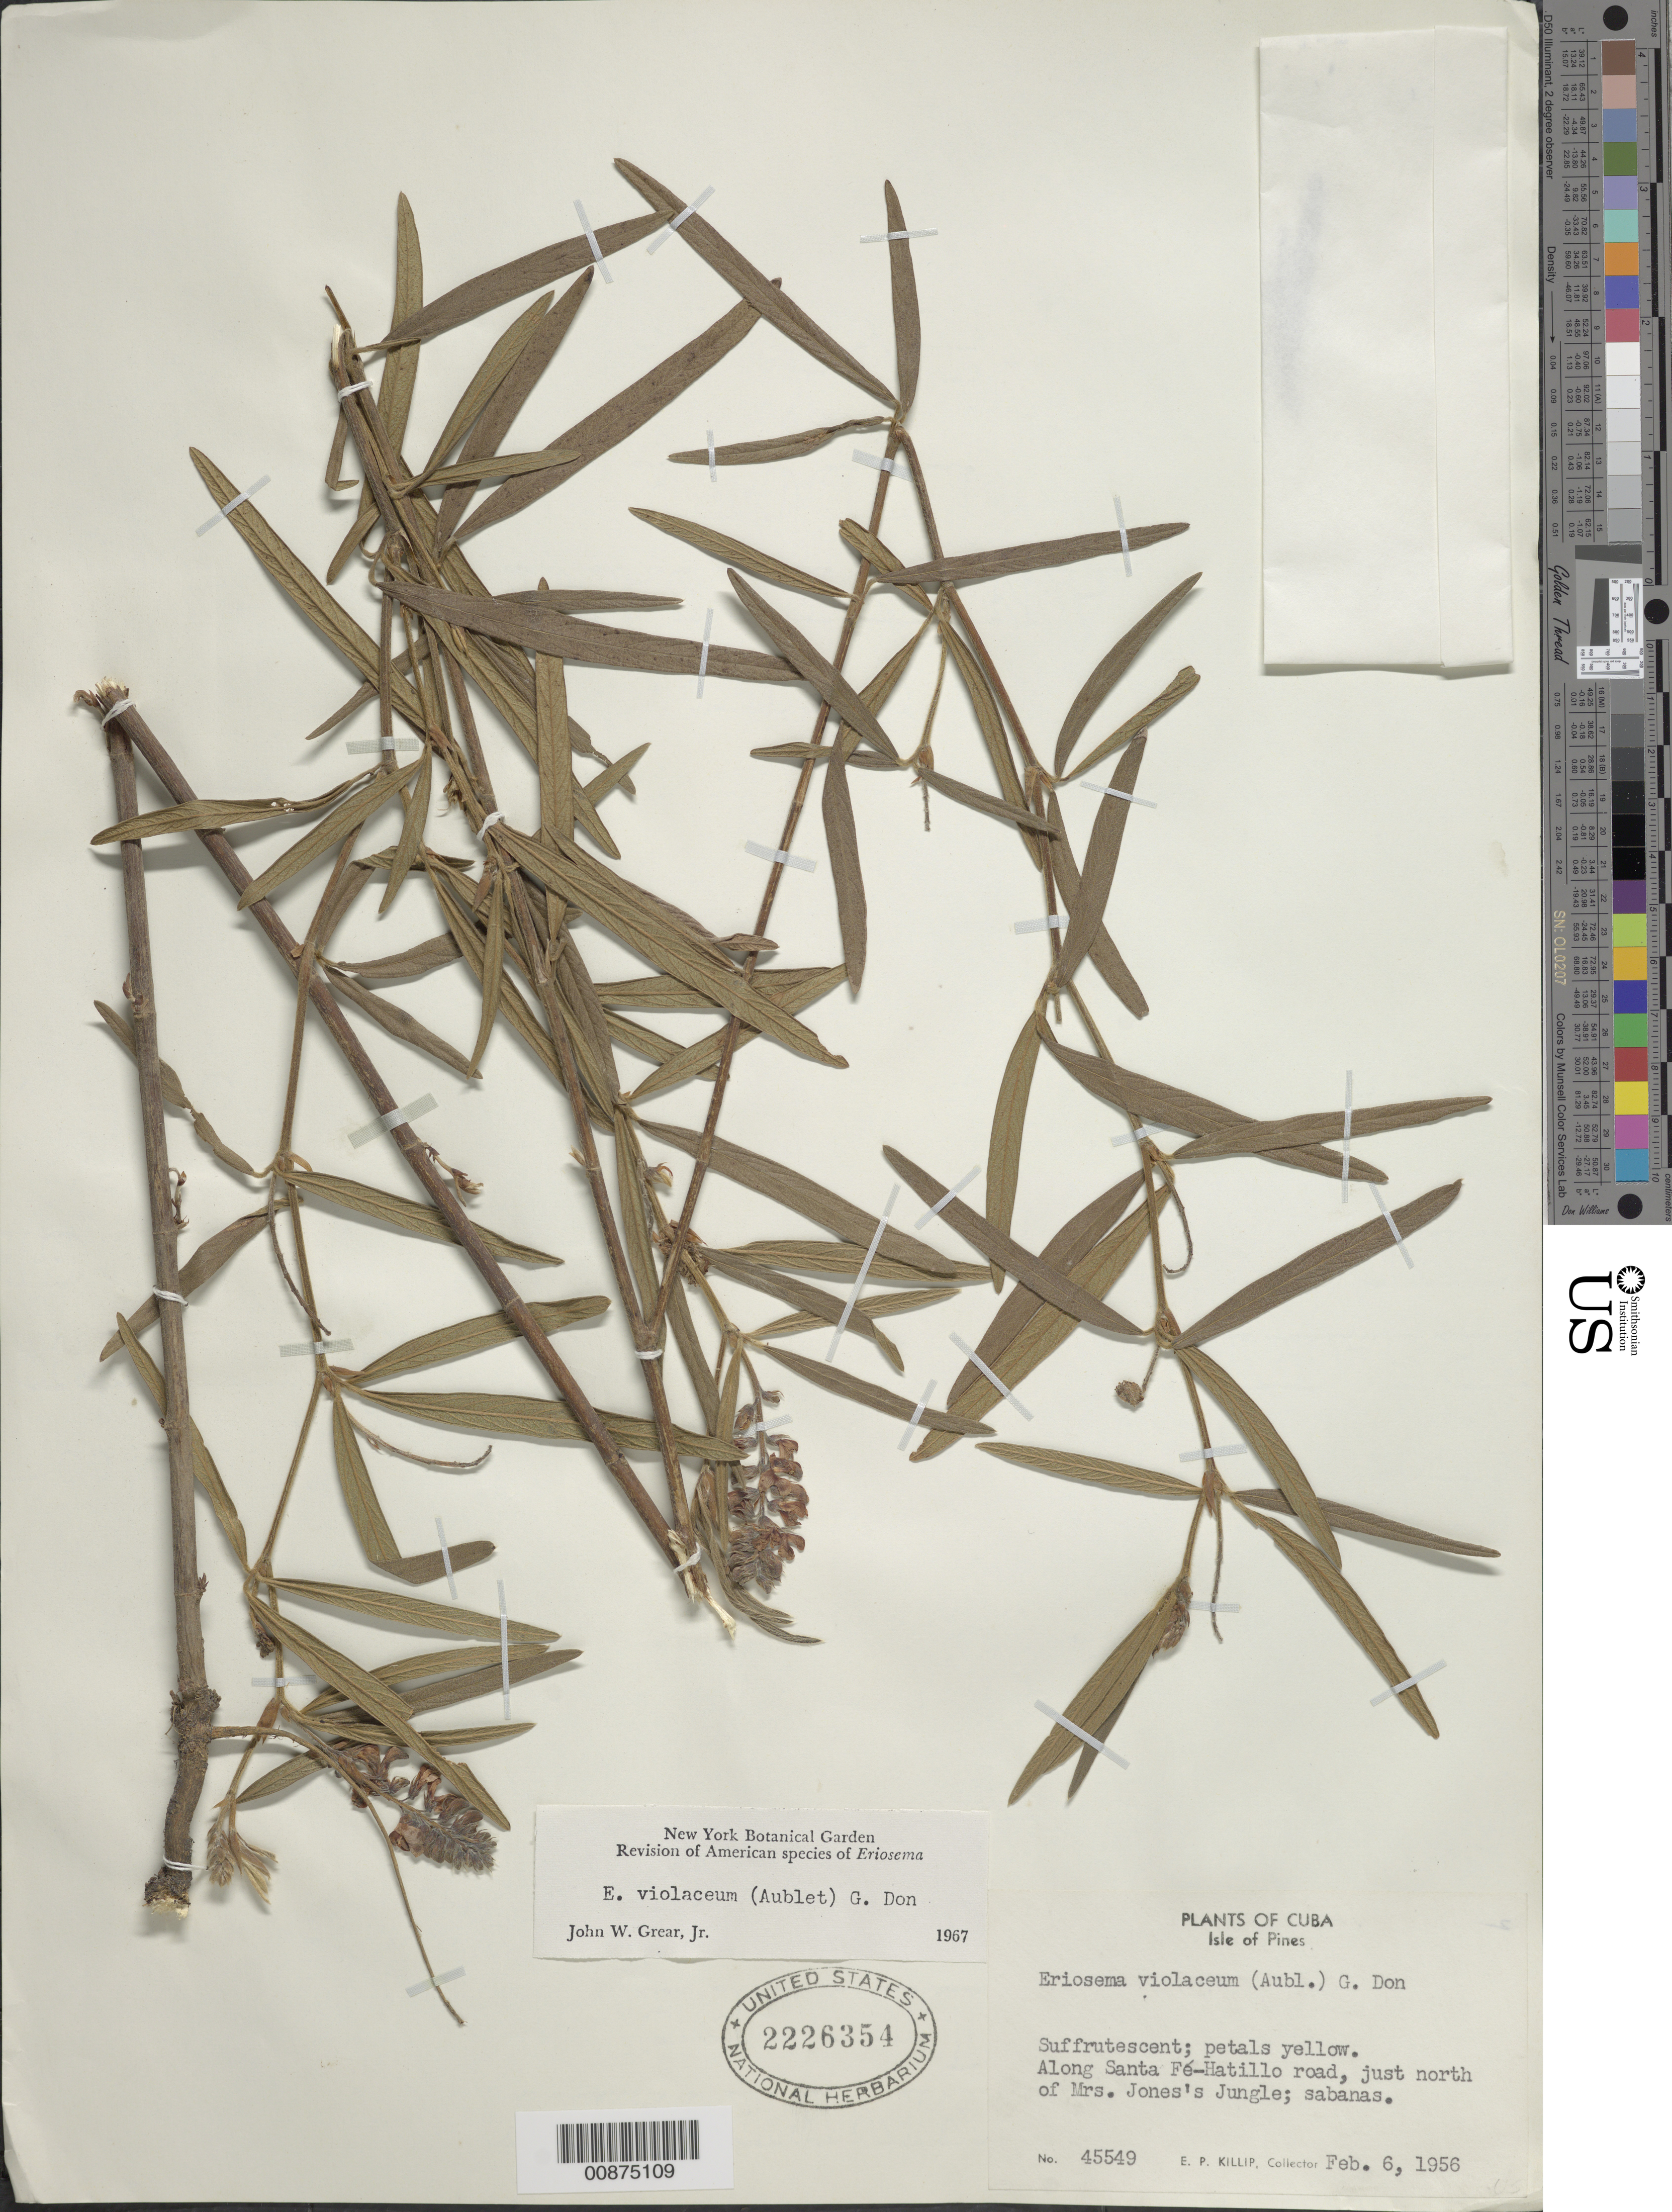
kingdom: Plantae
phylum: Tracheophyta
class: Magnoliopsida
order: Fabales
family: Fabaceae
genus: Eriosema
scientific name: Eriosema violaceum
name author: (Aubl.) G. Don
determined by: Grear, J. W., Jr.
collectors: E. P. Killip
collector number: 45549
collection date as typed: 06 Feb 1956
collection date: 1956-02-06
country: Cuba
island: Isla de la Juventud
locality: Isle of Pines: Along Santa Fé - Hatillo road, just north of Mrs Jones's Jungle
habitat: Sabanas.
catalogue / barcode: US 2226354